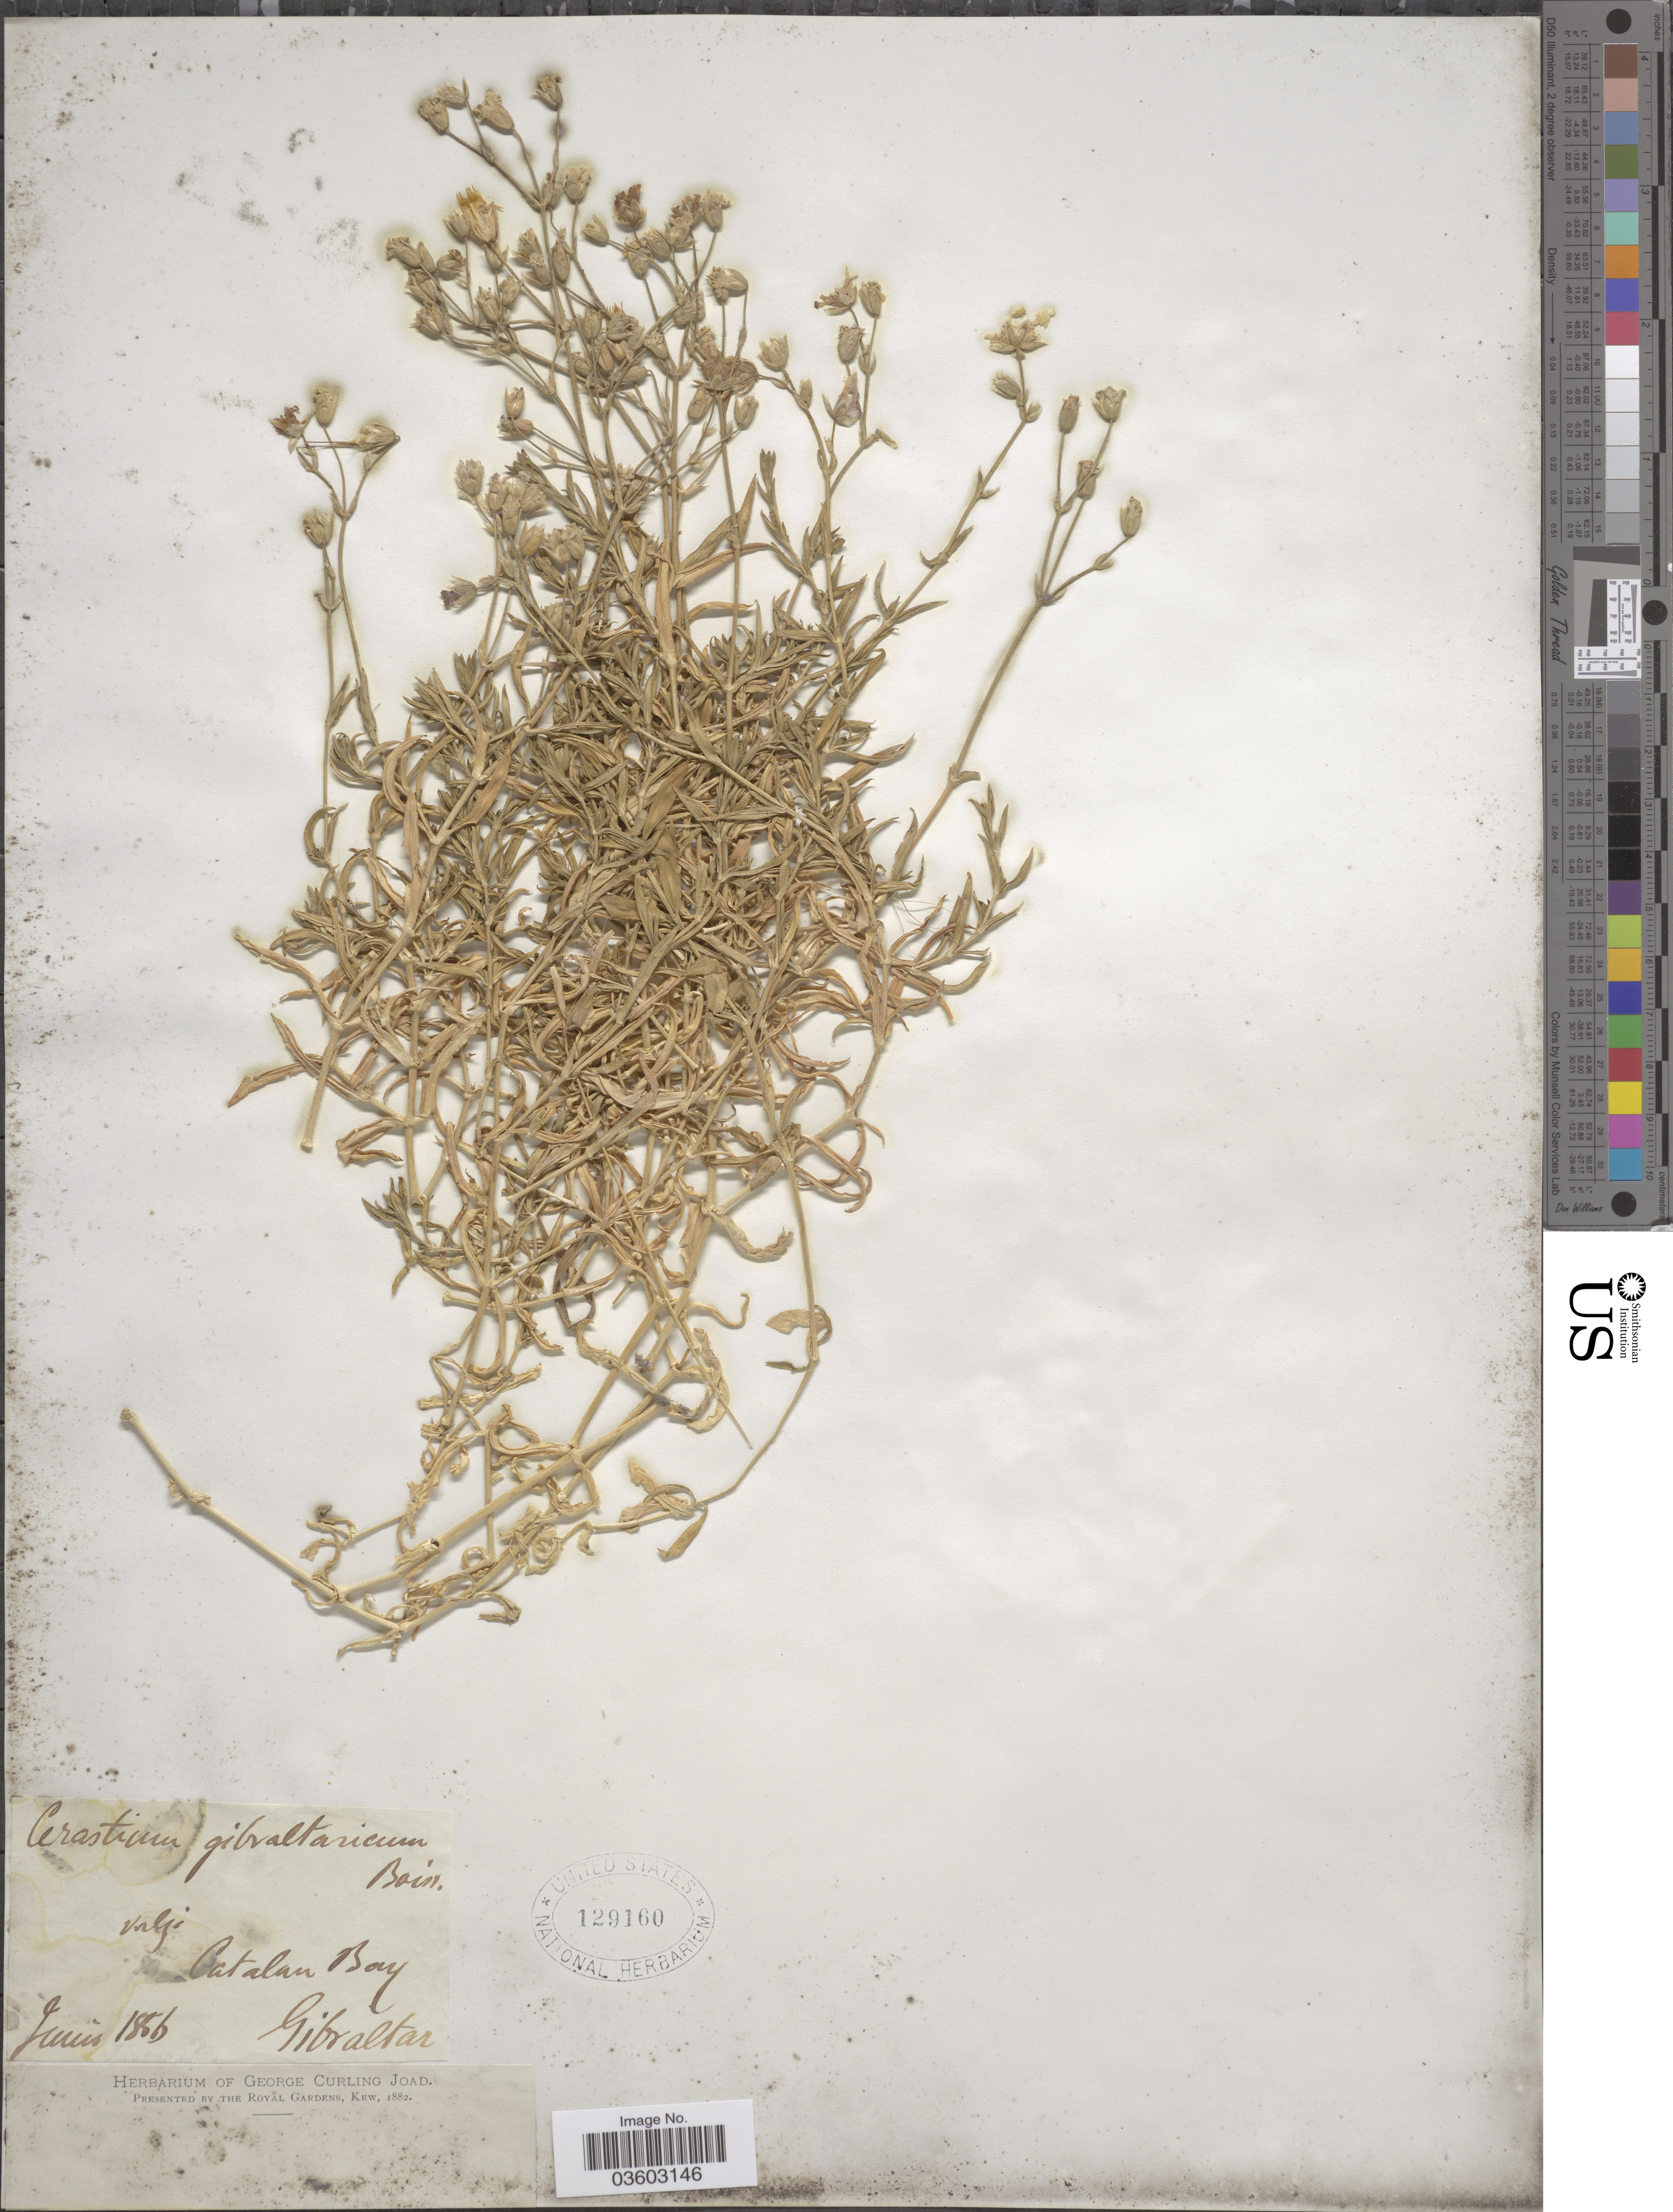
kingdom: Plantae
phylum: Tracheophyta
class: Magnoliopsida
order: Caryophyllales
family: Caryophyllaceae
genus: Cerastium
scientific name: Cerastium gibraltaricum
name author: Boiss.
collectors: ex herb. George Curling Joad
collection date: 1886-06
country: Gibraltar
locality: Catalan Bay. Gibraltar.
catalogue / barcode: US 129160